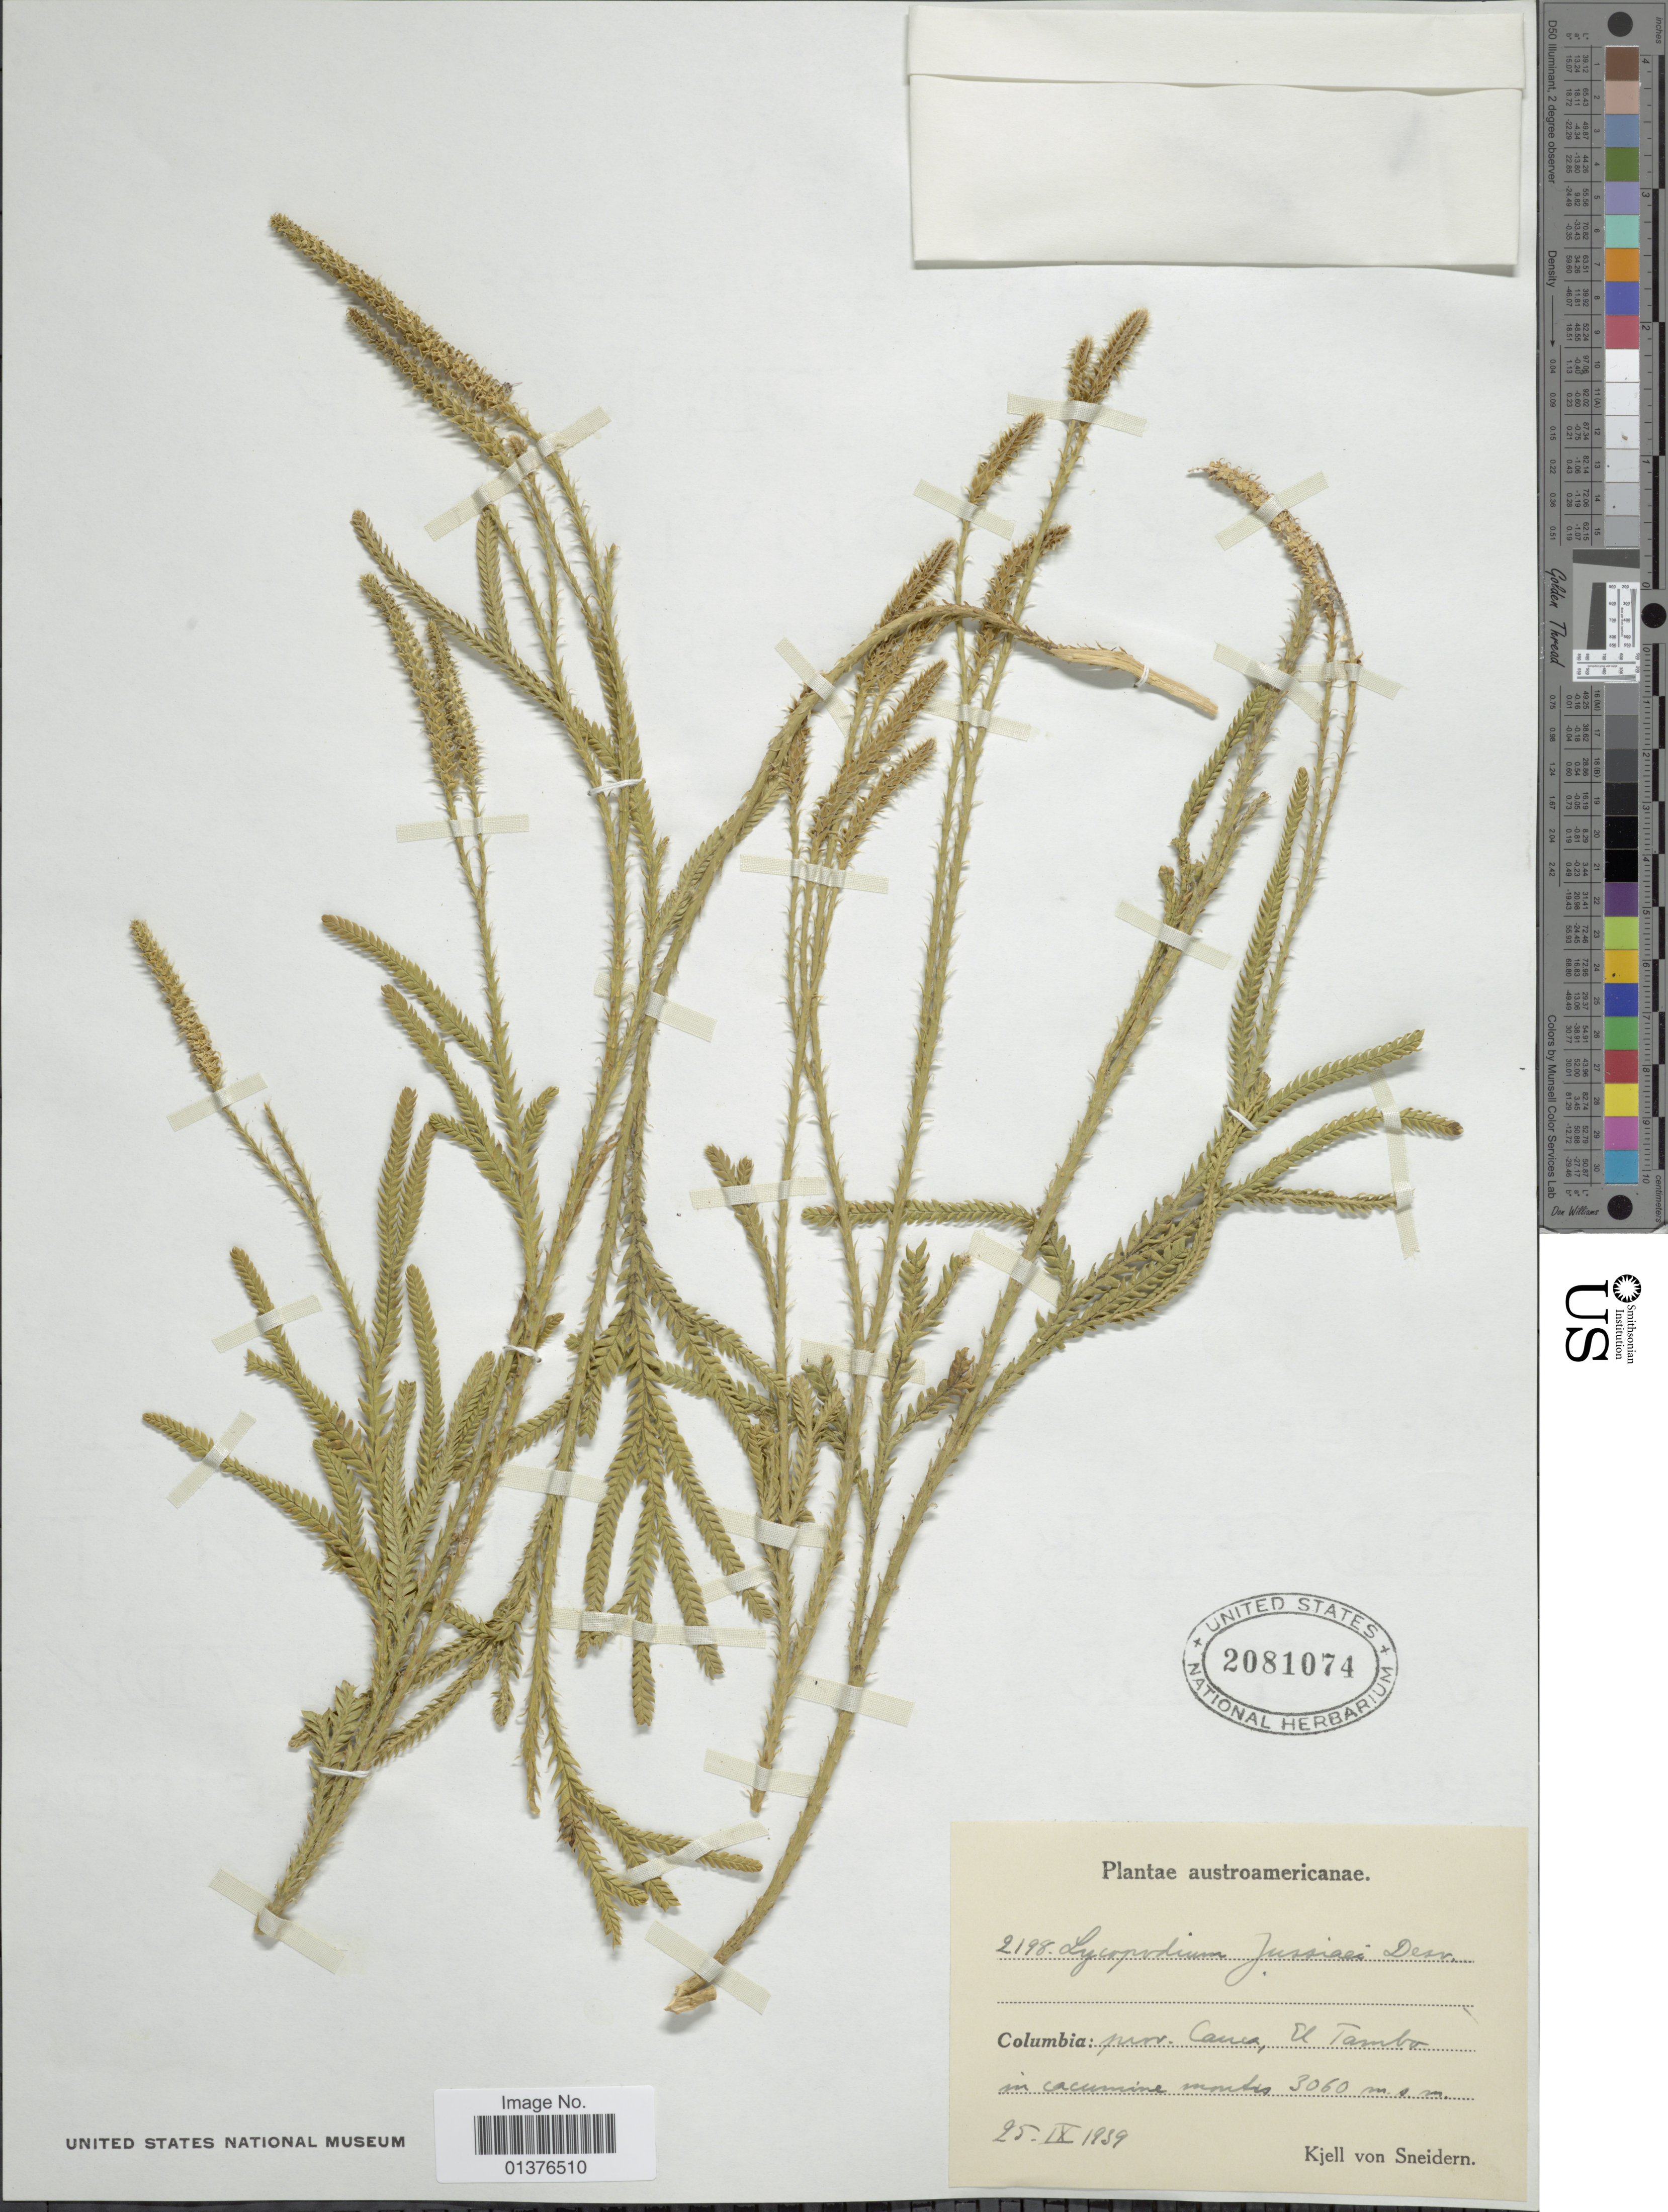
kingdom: Plantae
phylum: Tracheophyta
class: Lycopodiopsida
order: Lycopodiales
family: Lycopodiaceae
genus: Diphasium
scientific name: Diphasium jussiaei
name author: (Desv.) C. Presl ex Rothm.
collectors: K. von Sneidern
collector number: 2198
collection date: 1939-09-25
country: Colombia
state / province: Cauca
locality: El Tambo in cacumine montes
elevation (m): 3060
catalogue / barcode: US 2081074